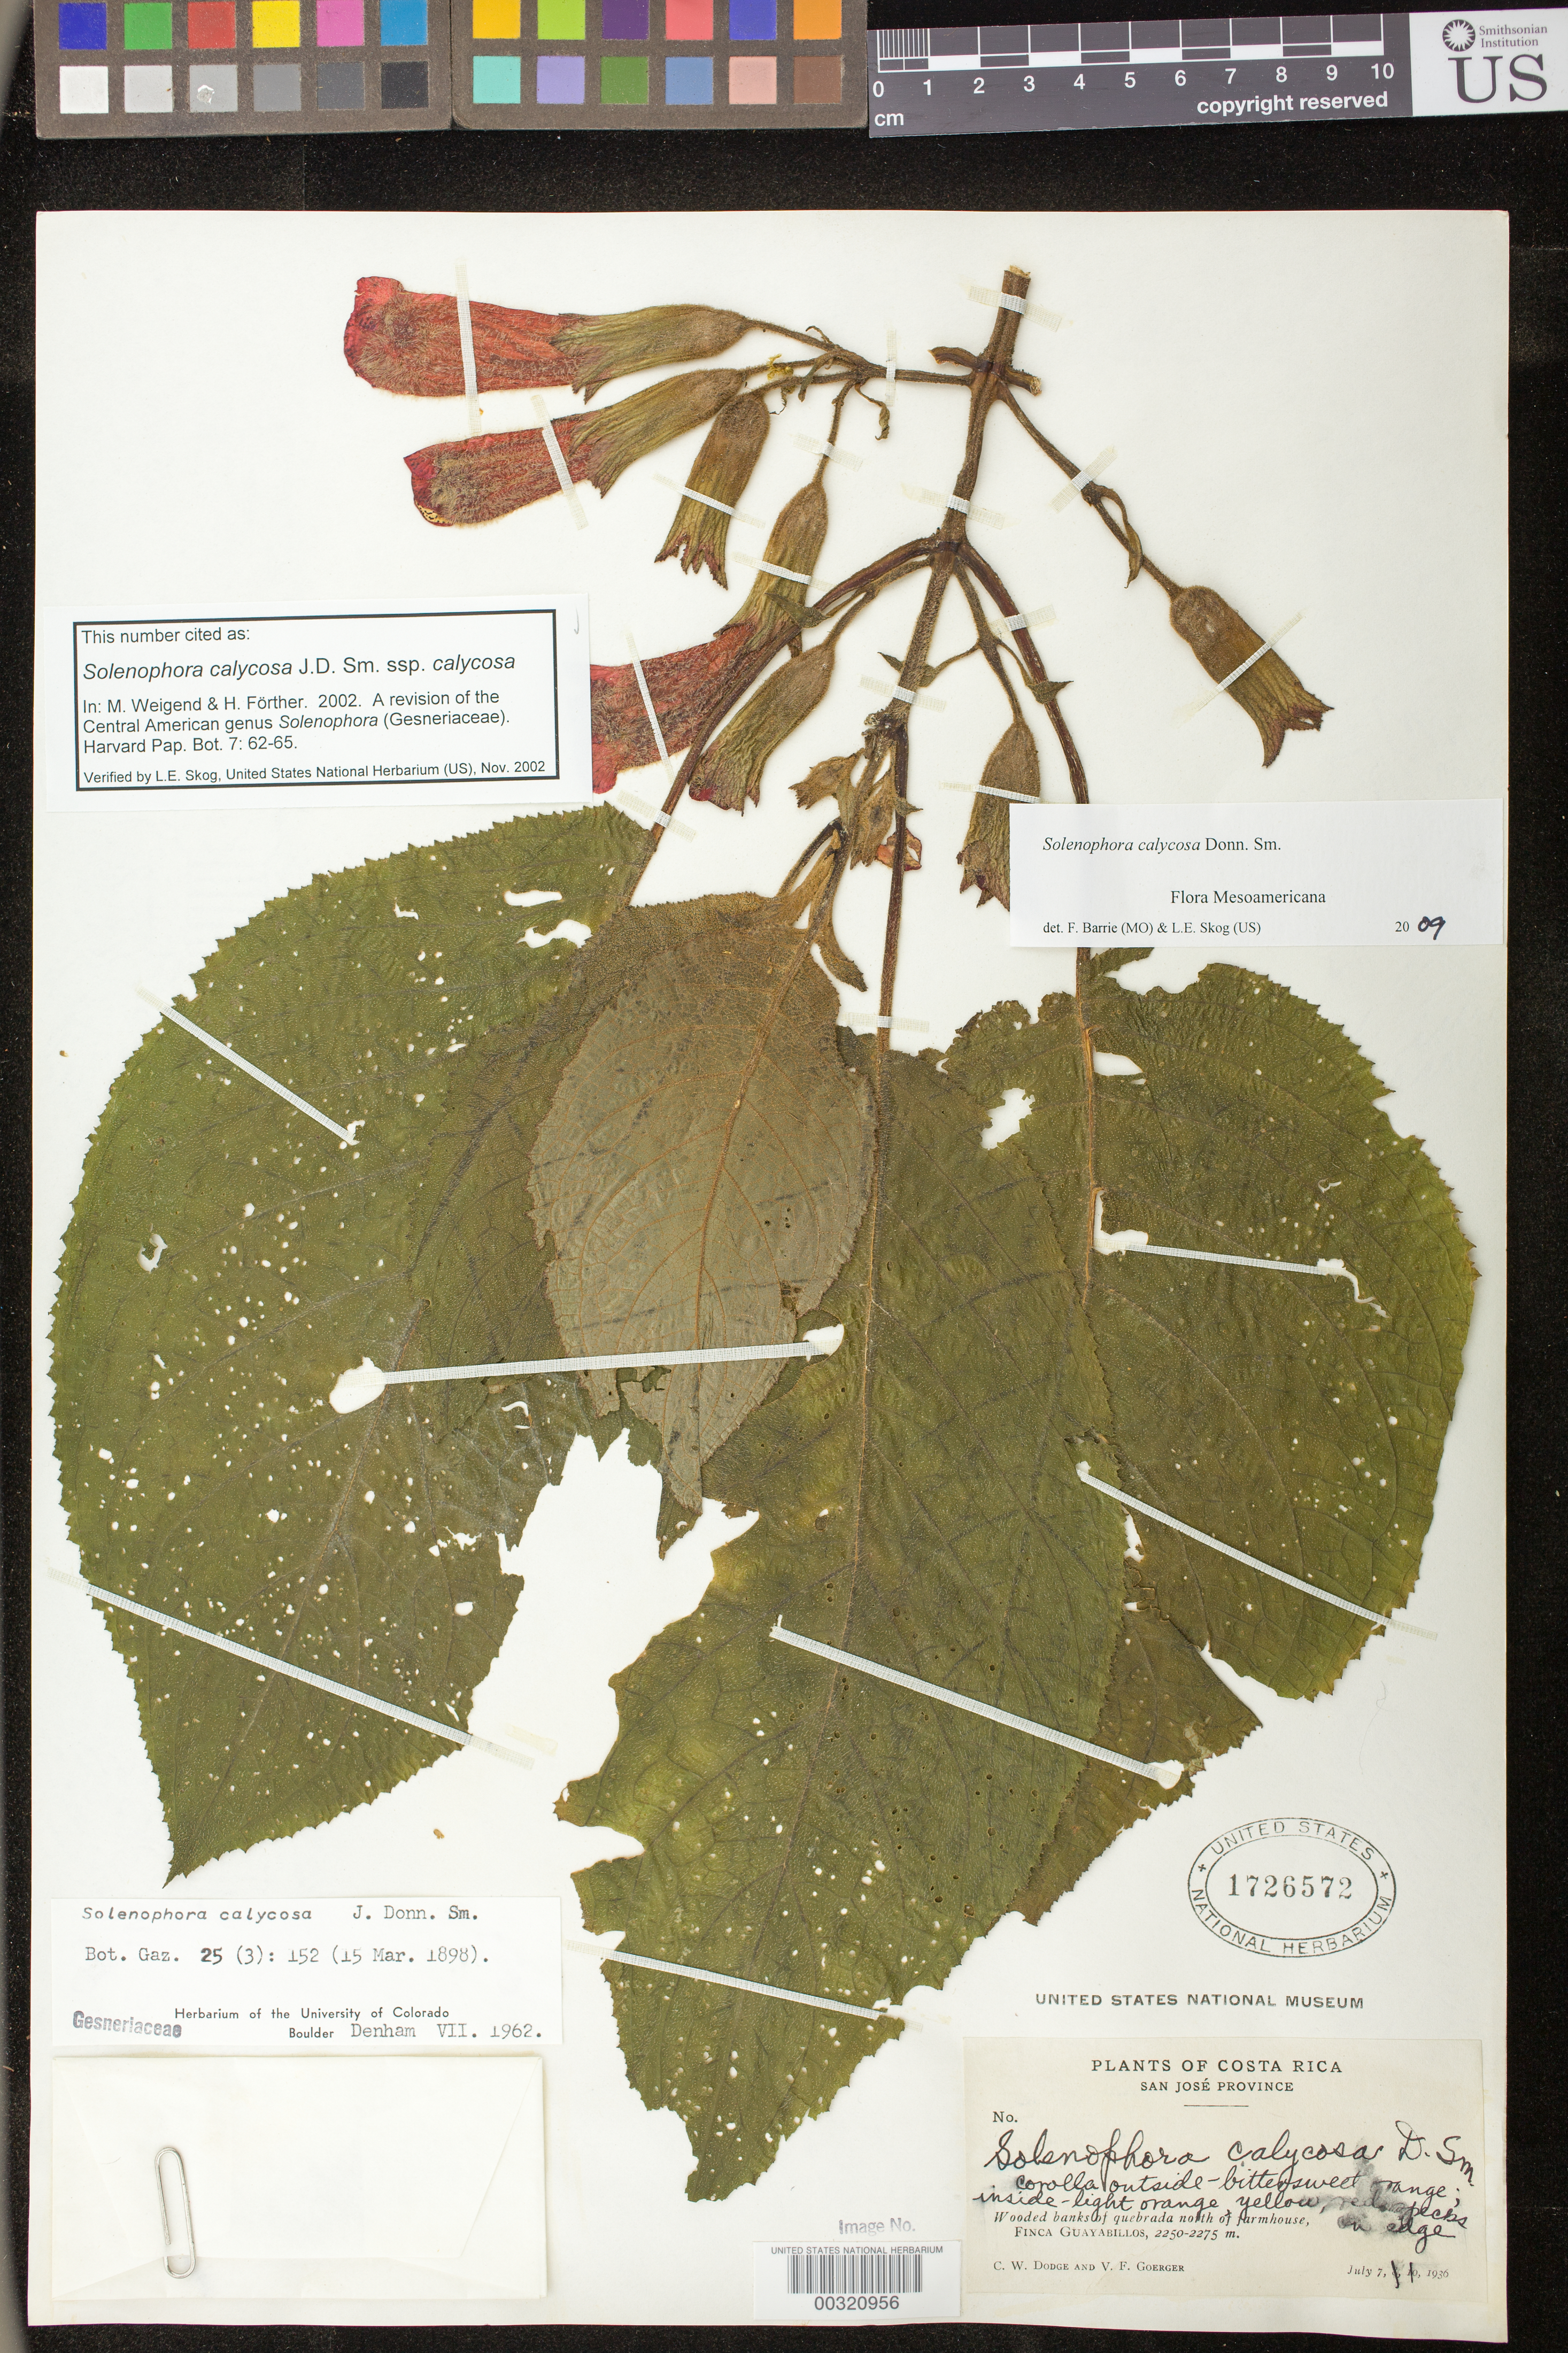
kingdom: Plantae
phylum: Tracheophyta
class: Magnoliopsida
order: Lamiales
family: Gesneriaceae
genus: Solenophora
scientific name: Solenophora calycosa Donn. Sm. subsp. calycosa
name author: (Donn. Sm.) Donn. Sm.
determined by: Weigend; Förther, Harald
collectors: C. Dodge & V. Goerger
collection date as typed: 07 Jul 1936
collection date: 1936-07-07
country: Costa Rica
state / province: San José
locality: N of farmhouse, Finca Guayabillos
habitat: Wooded banks of quebrada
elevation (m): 2250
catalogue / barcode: US 1726572